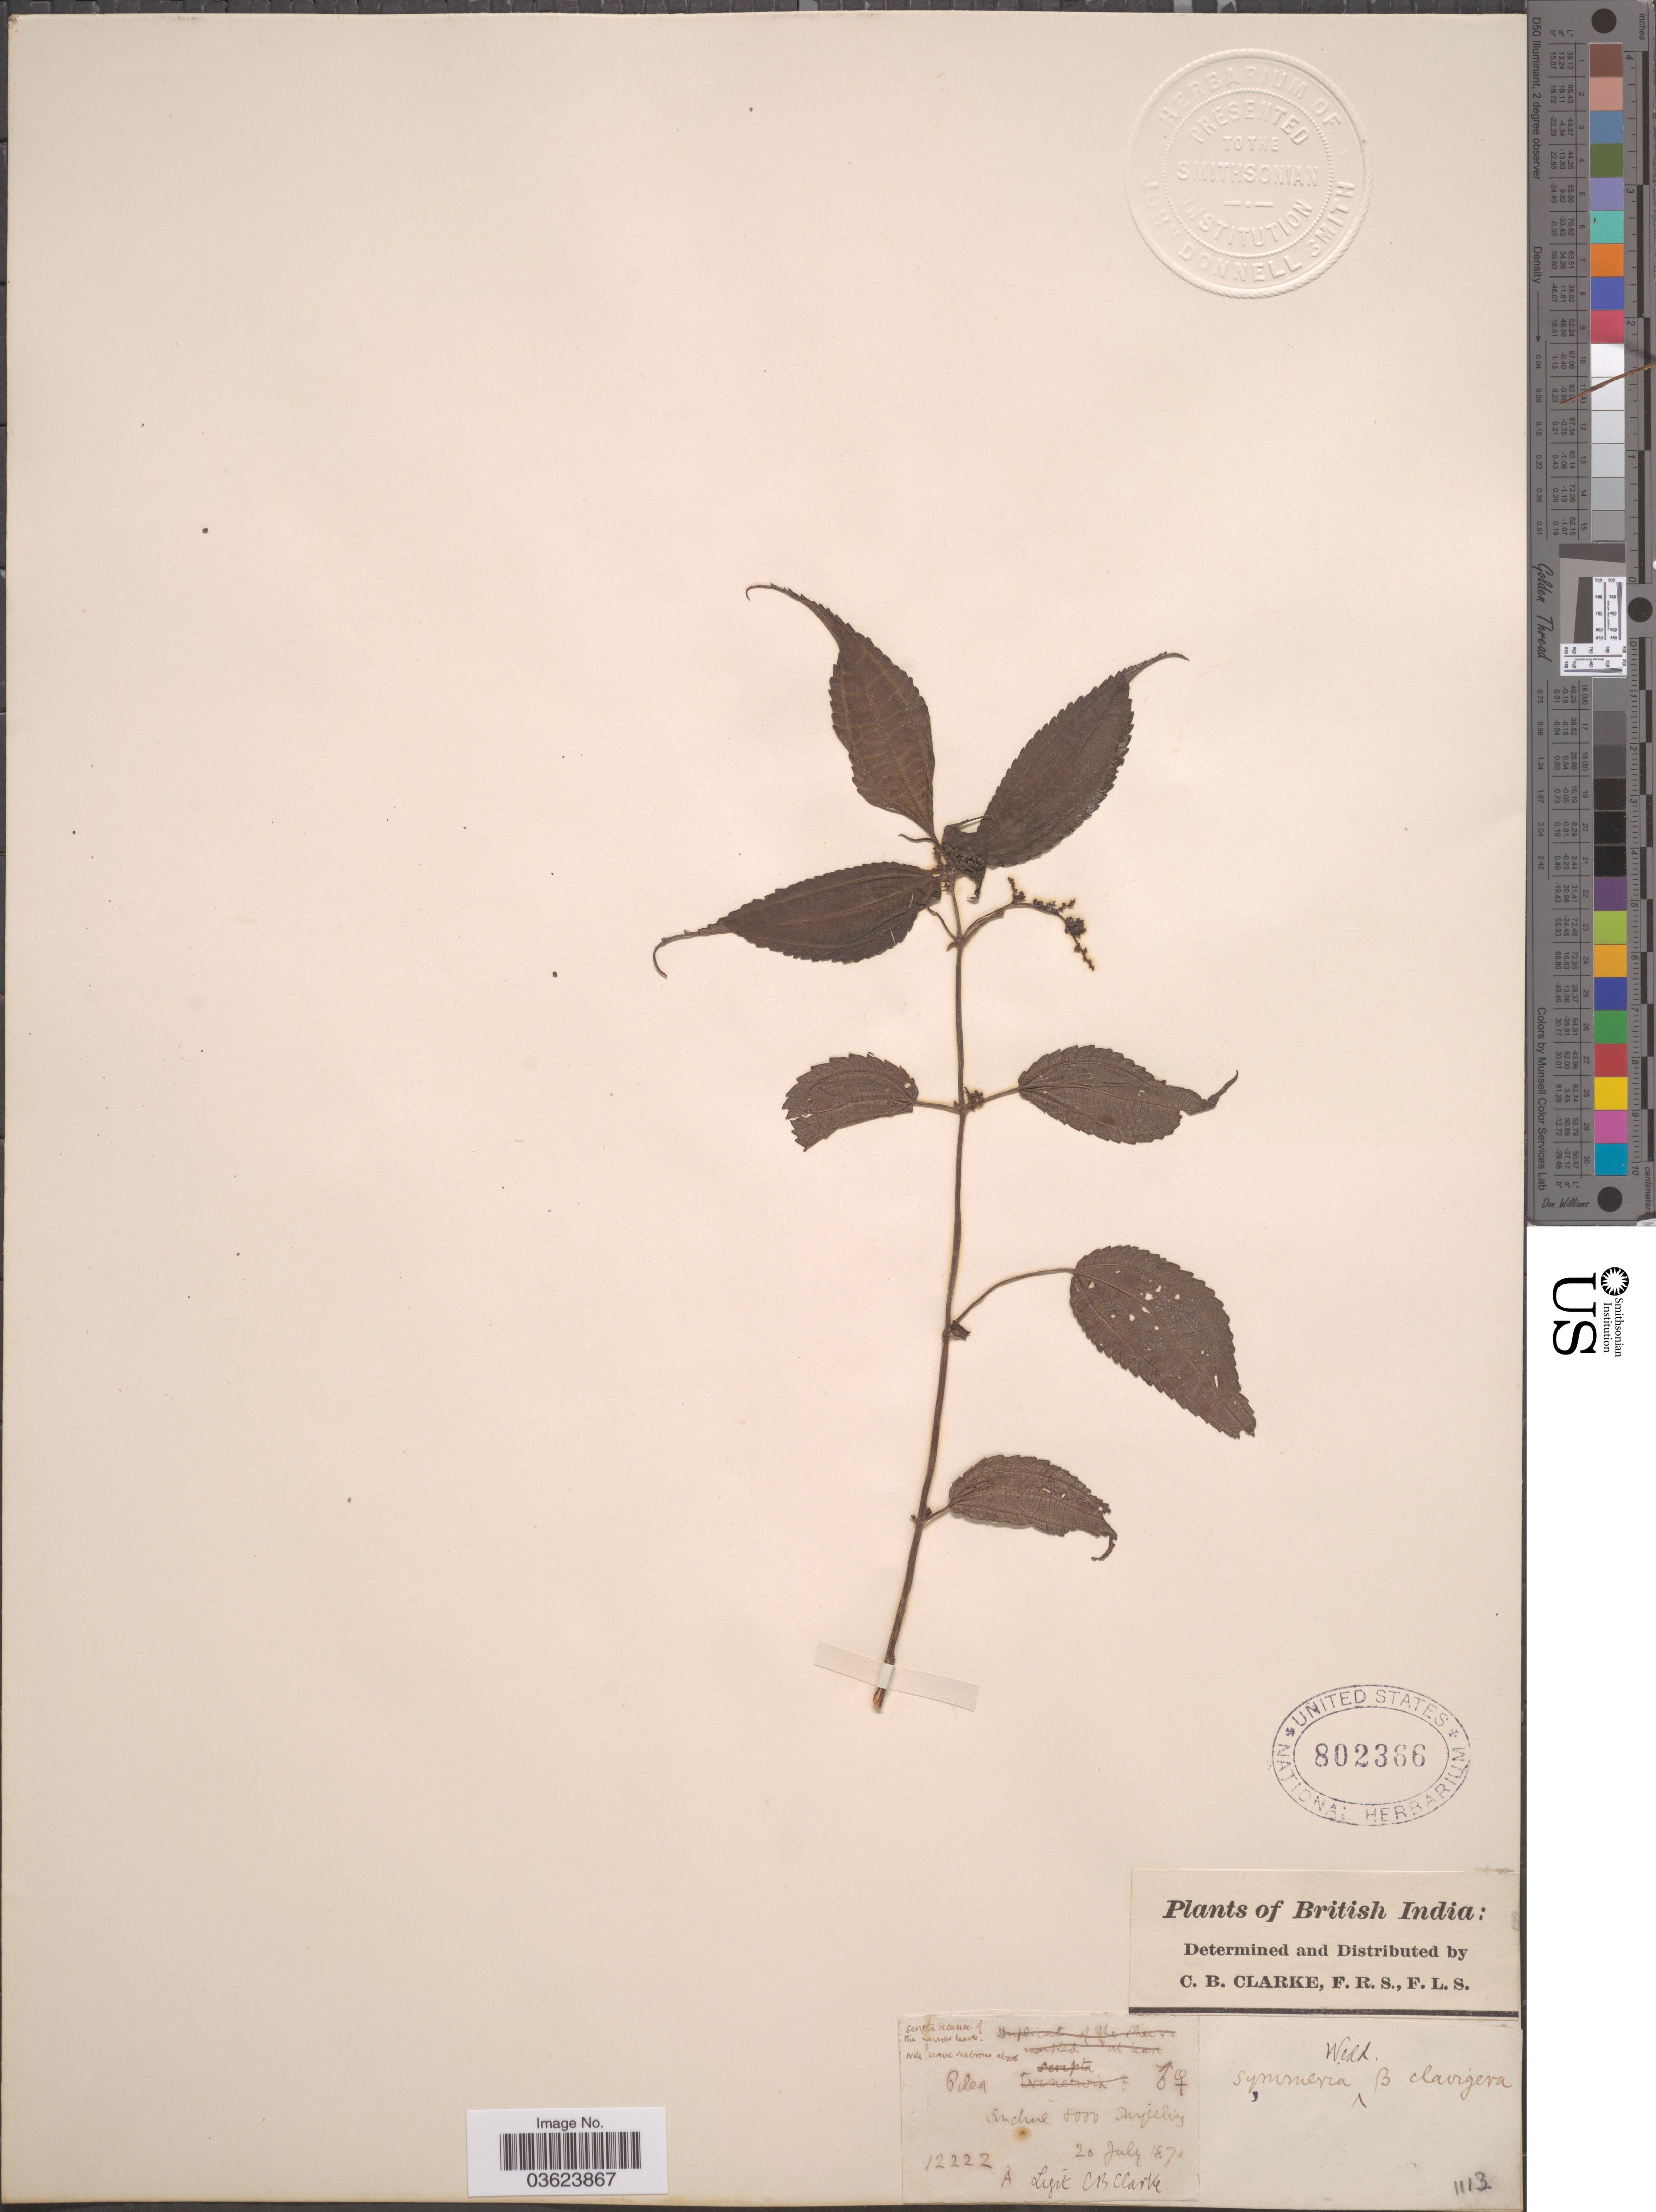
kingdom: Plantae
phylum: Tracheophyta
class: Magnoliopsida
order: Rosales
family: Urticaceae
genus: Pilea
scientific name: Pilea symmeria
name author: Wedd.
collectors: C. B. Clarke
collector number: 12222A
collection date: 1870-07-20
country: India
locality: British India. Sinchul. Darjeeling.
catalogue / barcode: US 802366